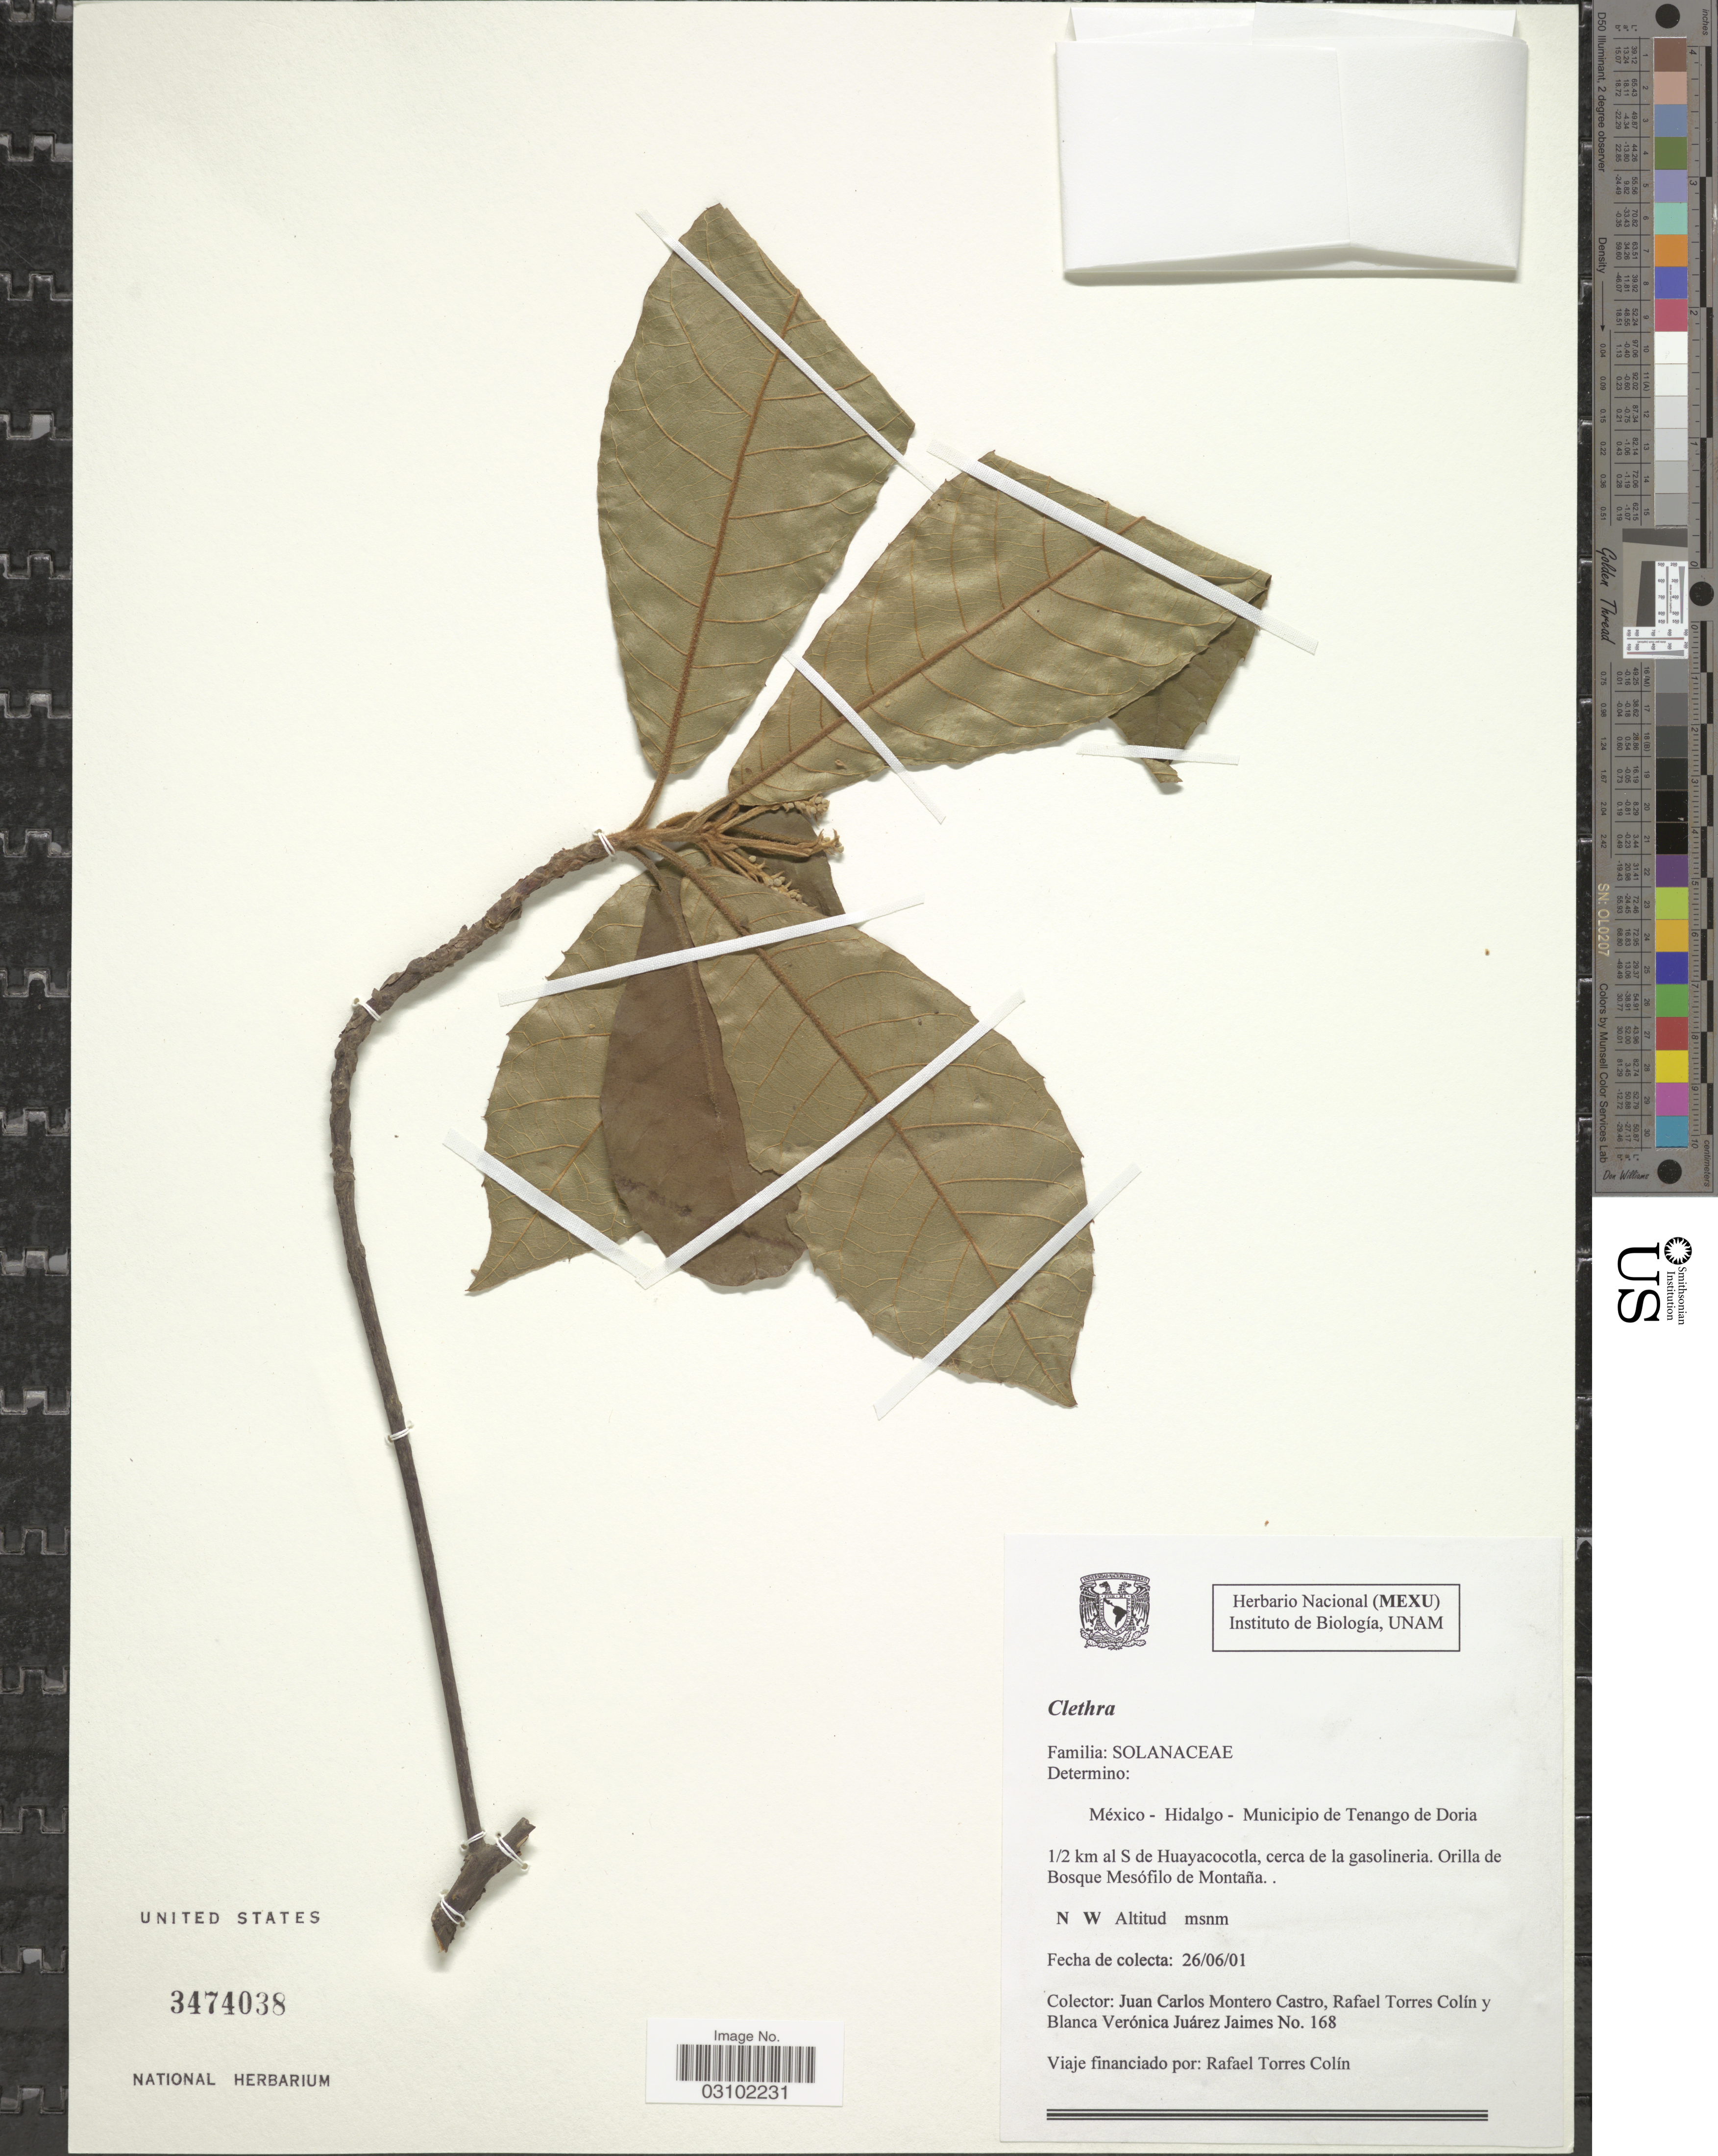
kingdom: Plantae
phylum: Tracheophyta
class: Magnoliopsida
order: Ericales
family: Clethraceae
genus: Clethra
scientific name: Clethra sp.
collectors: J. Montero-Castro, R. Torres C. & B. Juárez Jaimes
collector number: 168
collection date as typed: Transcribed d/m/y: 26/6/1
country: Mexico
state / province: Hidalgo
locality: Municipio de Tenango de Doria, ½ km al S de Huayacocotla, cerca de la gasolineria, Orilla de Bosque Mesófila de Montaña.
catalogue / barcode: US 3474038